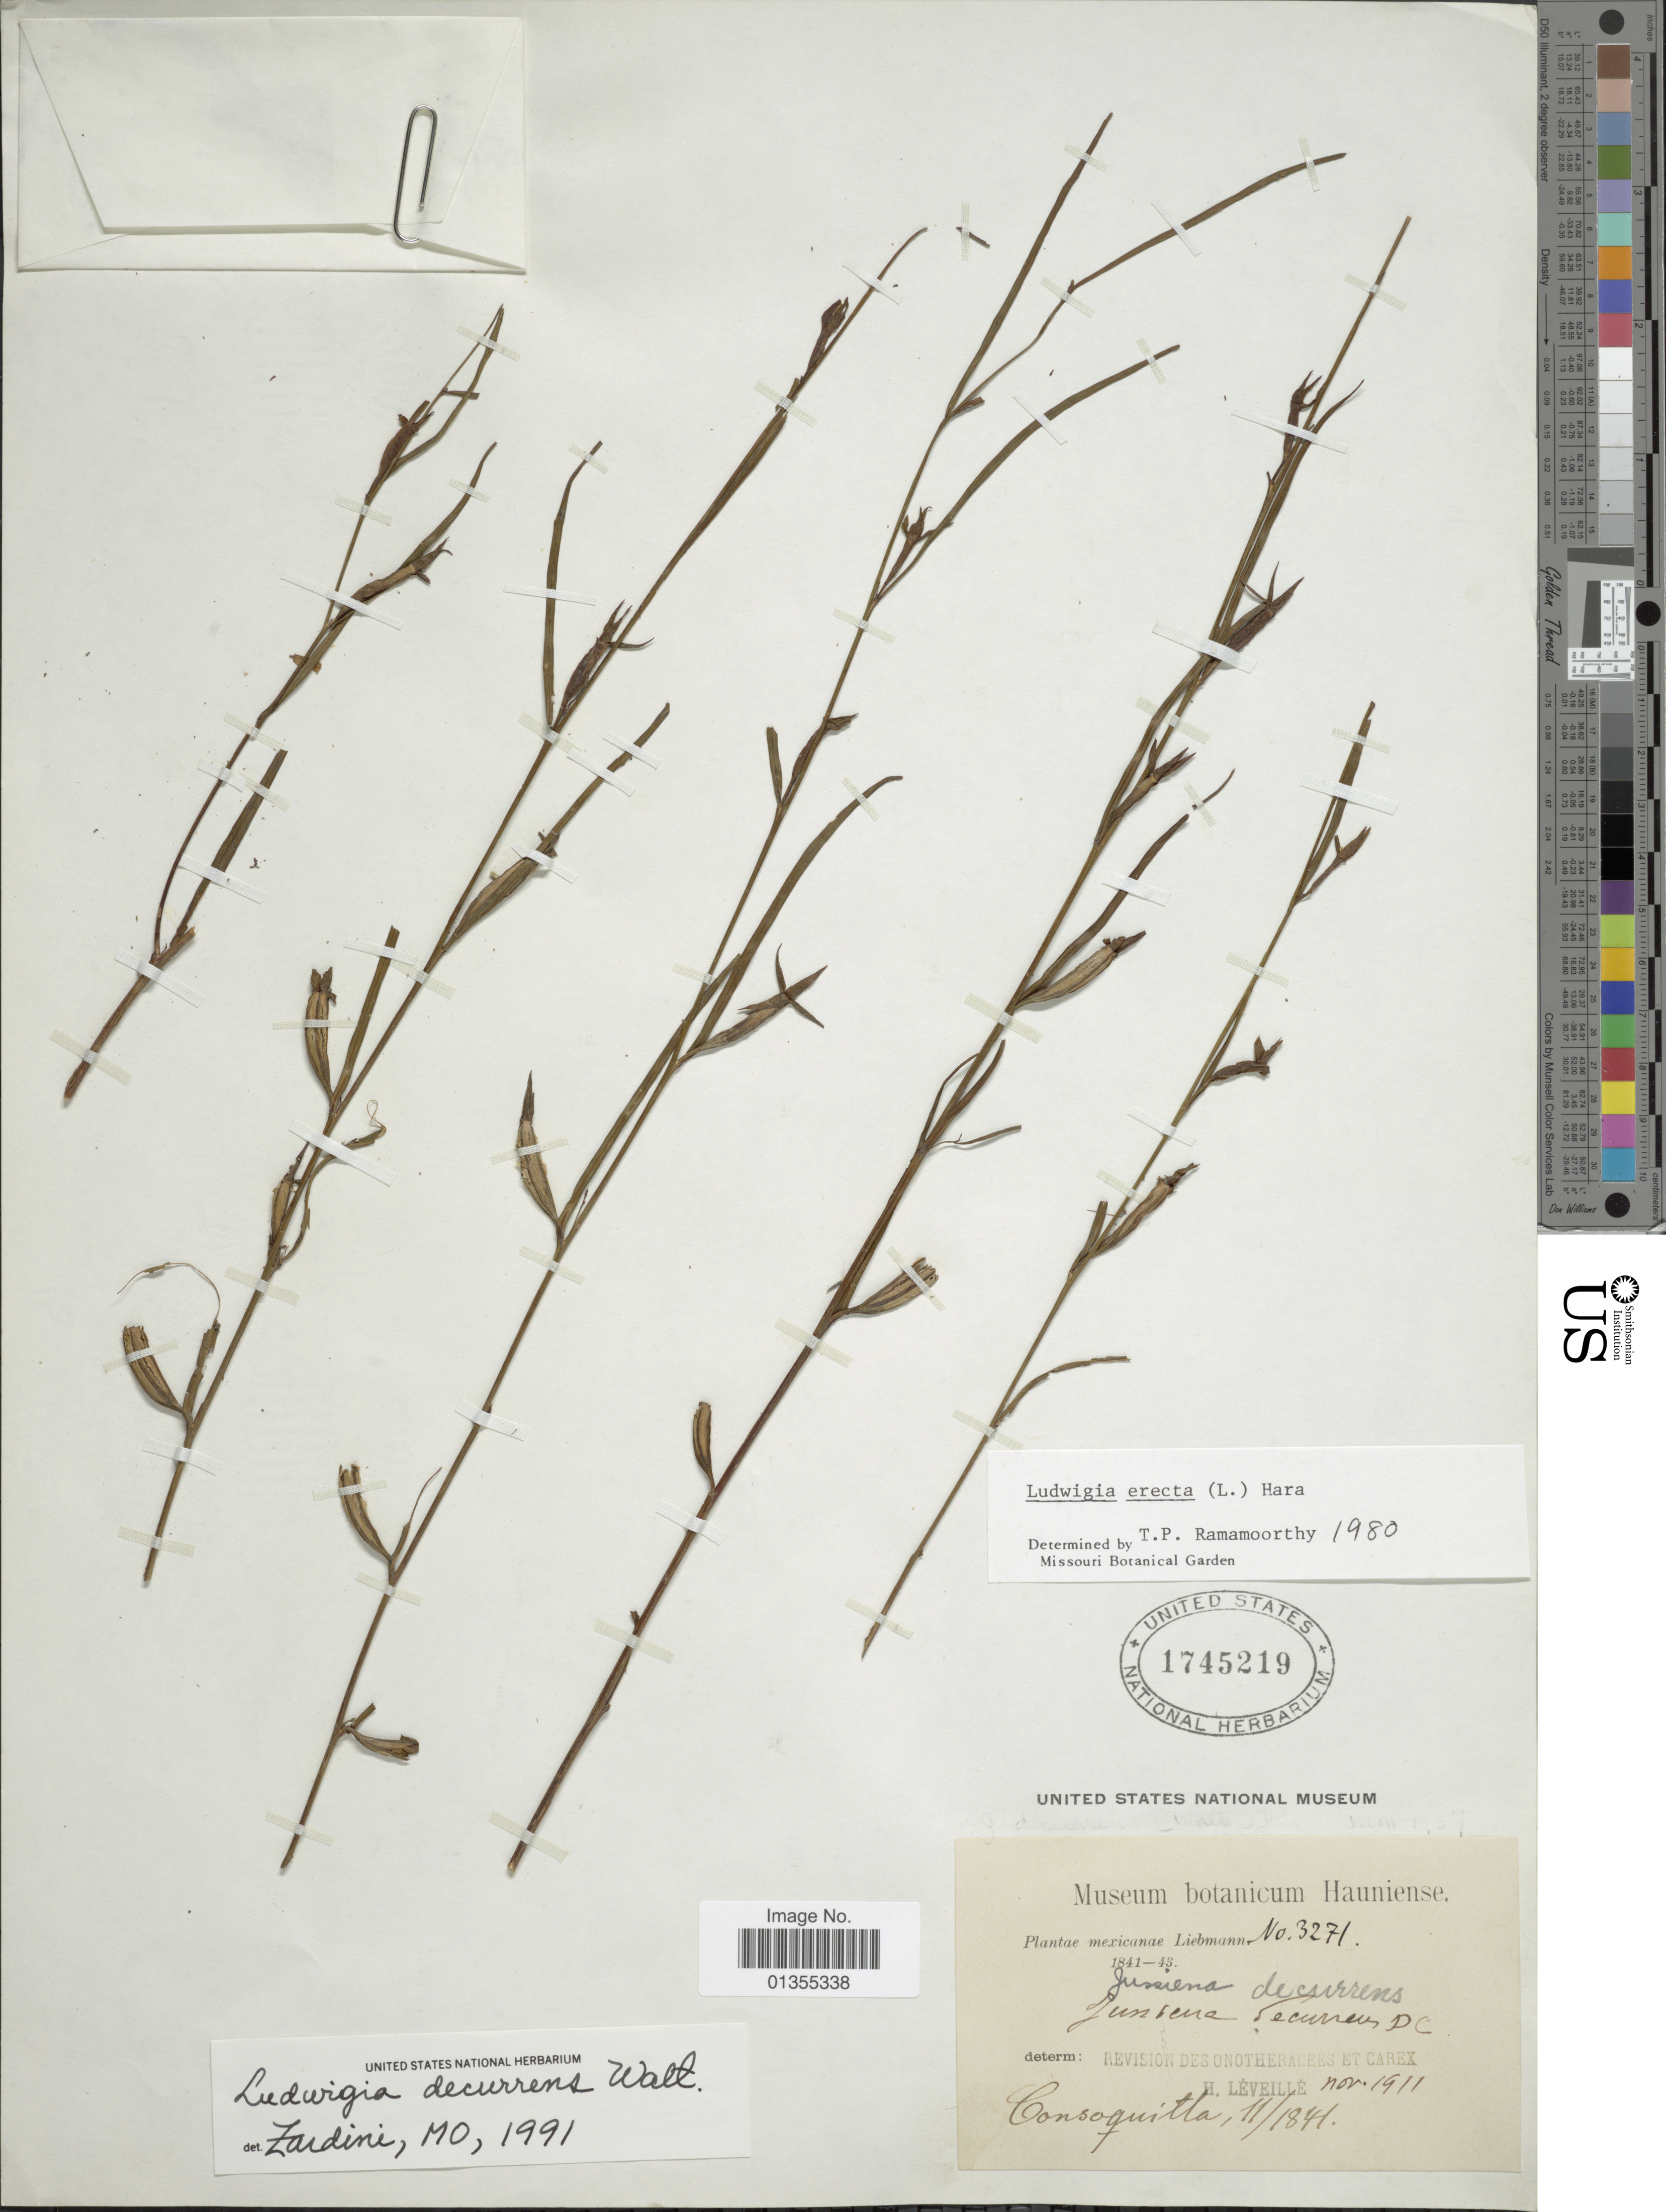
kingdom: Plantae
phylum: Tracheophyta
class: Magnoliopsida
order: Myrtales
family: Onagraceae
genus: Ludwigia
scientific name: Ludwigia decurrens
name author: Walter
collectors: Liebmann, --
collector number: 3271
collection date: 1841-11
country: Mexico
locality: Consoquitla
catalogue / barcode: US 1745219